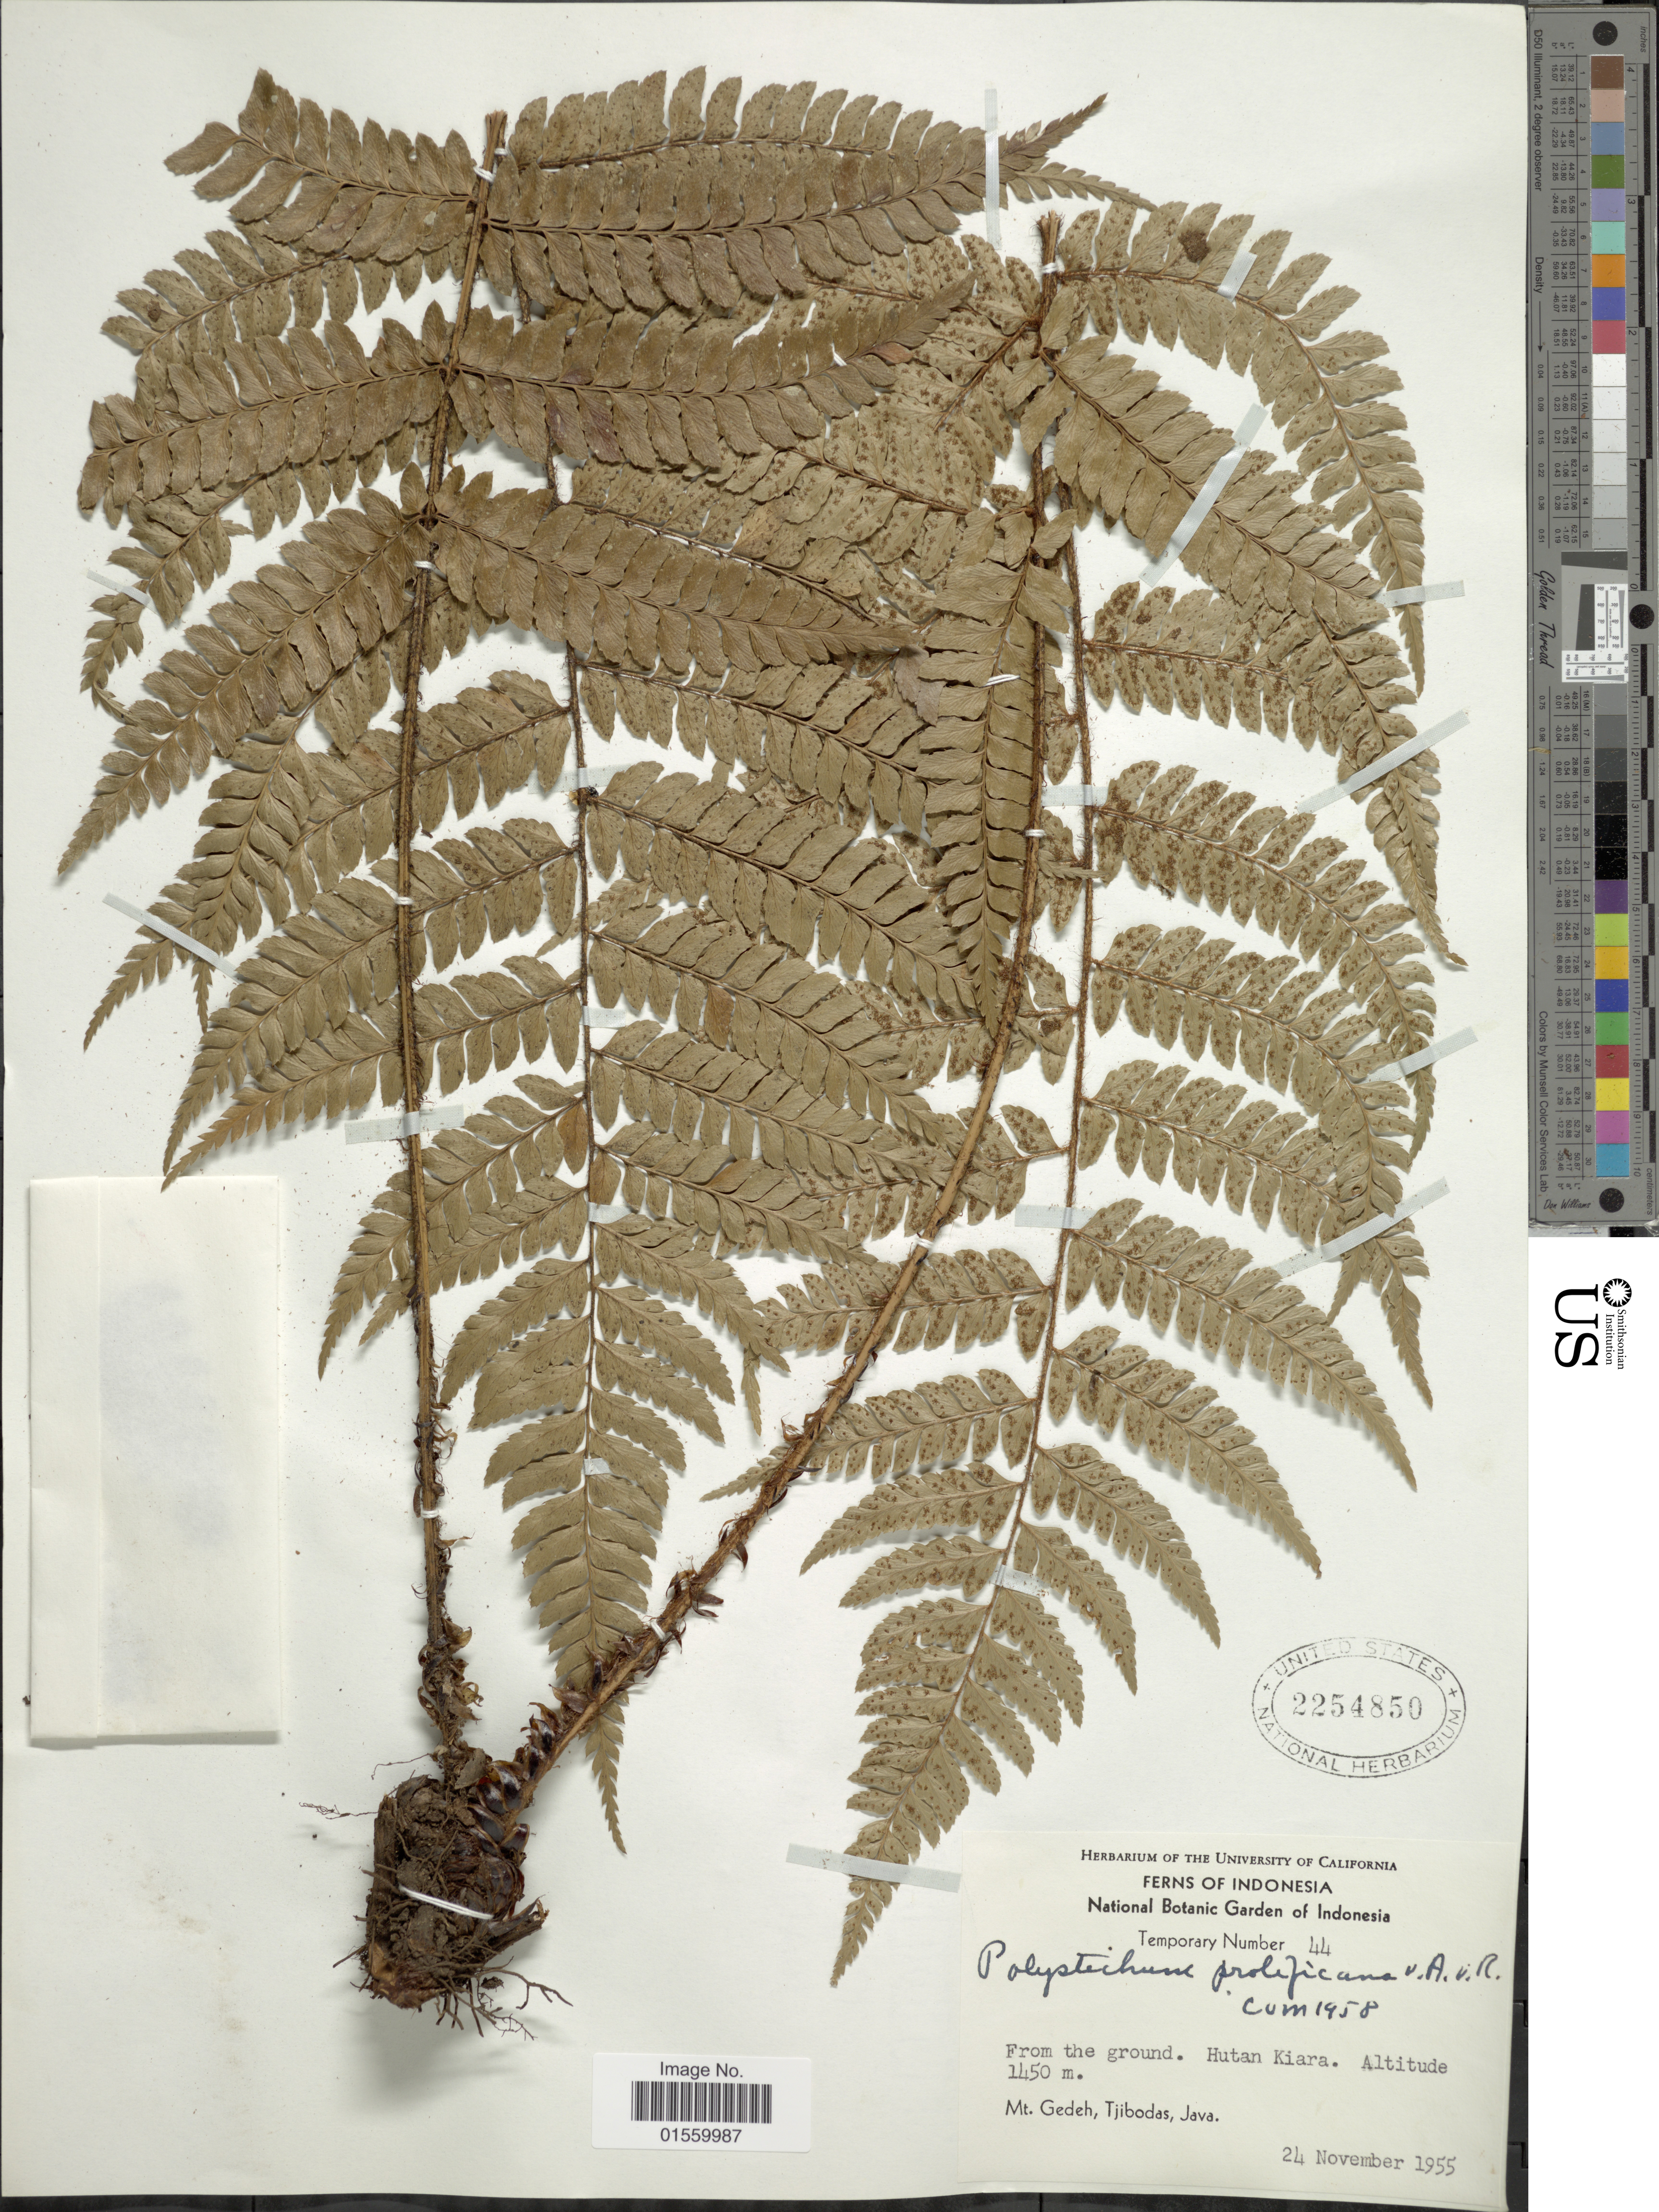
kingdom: Plantae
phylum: Tracheophyta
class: Polypodiopsida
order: Polypodiales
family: Dryopteridaceae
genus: Polystichum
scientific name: Polystichum scariosum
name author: (Roxb.) C.V. Morton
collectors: ex herb. Univ. of California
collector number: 44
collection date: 1955-11-24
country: Indonesia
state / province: Java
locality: Hutan Kiara, Mt. Gedeh, Tjibodas, Java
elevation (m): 1450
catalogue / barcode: US 2254850